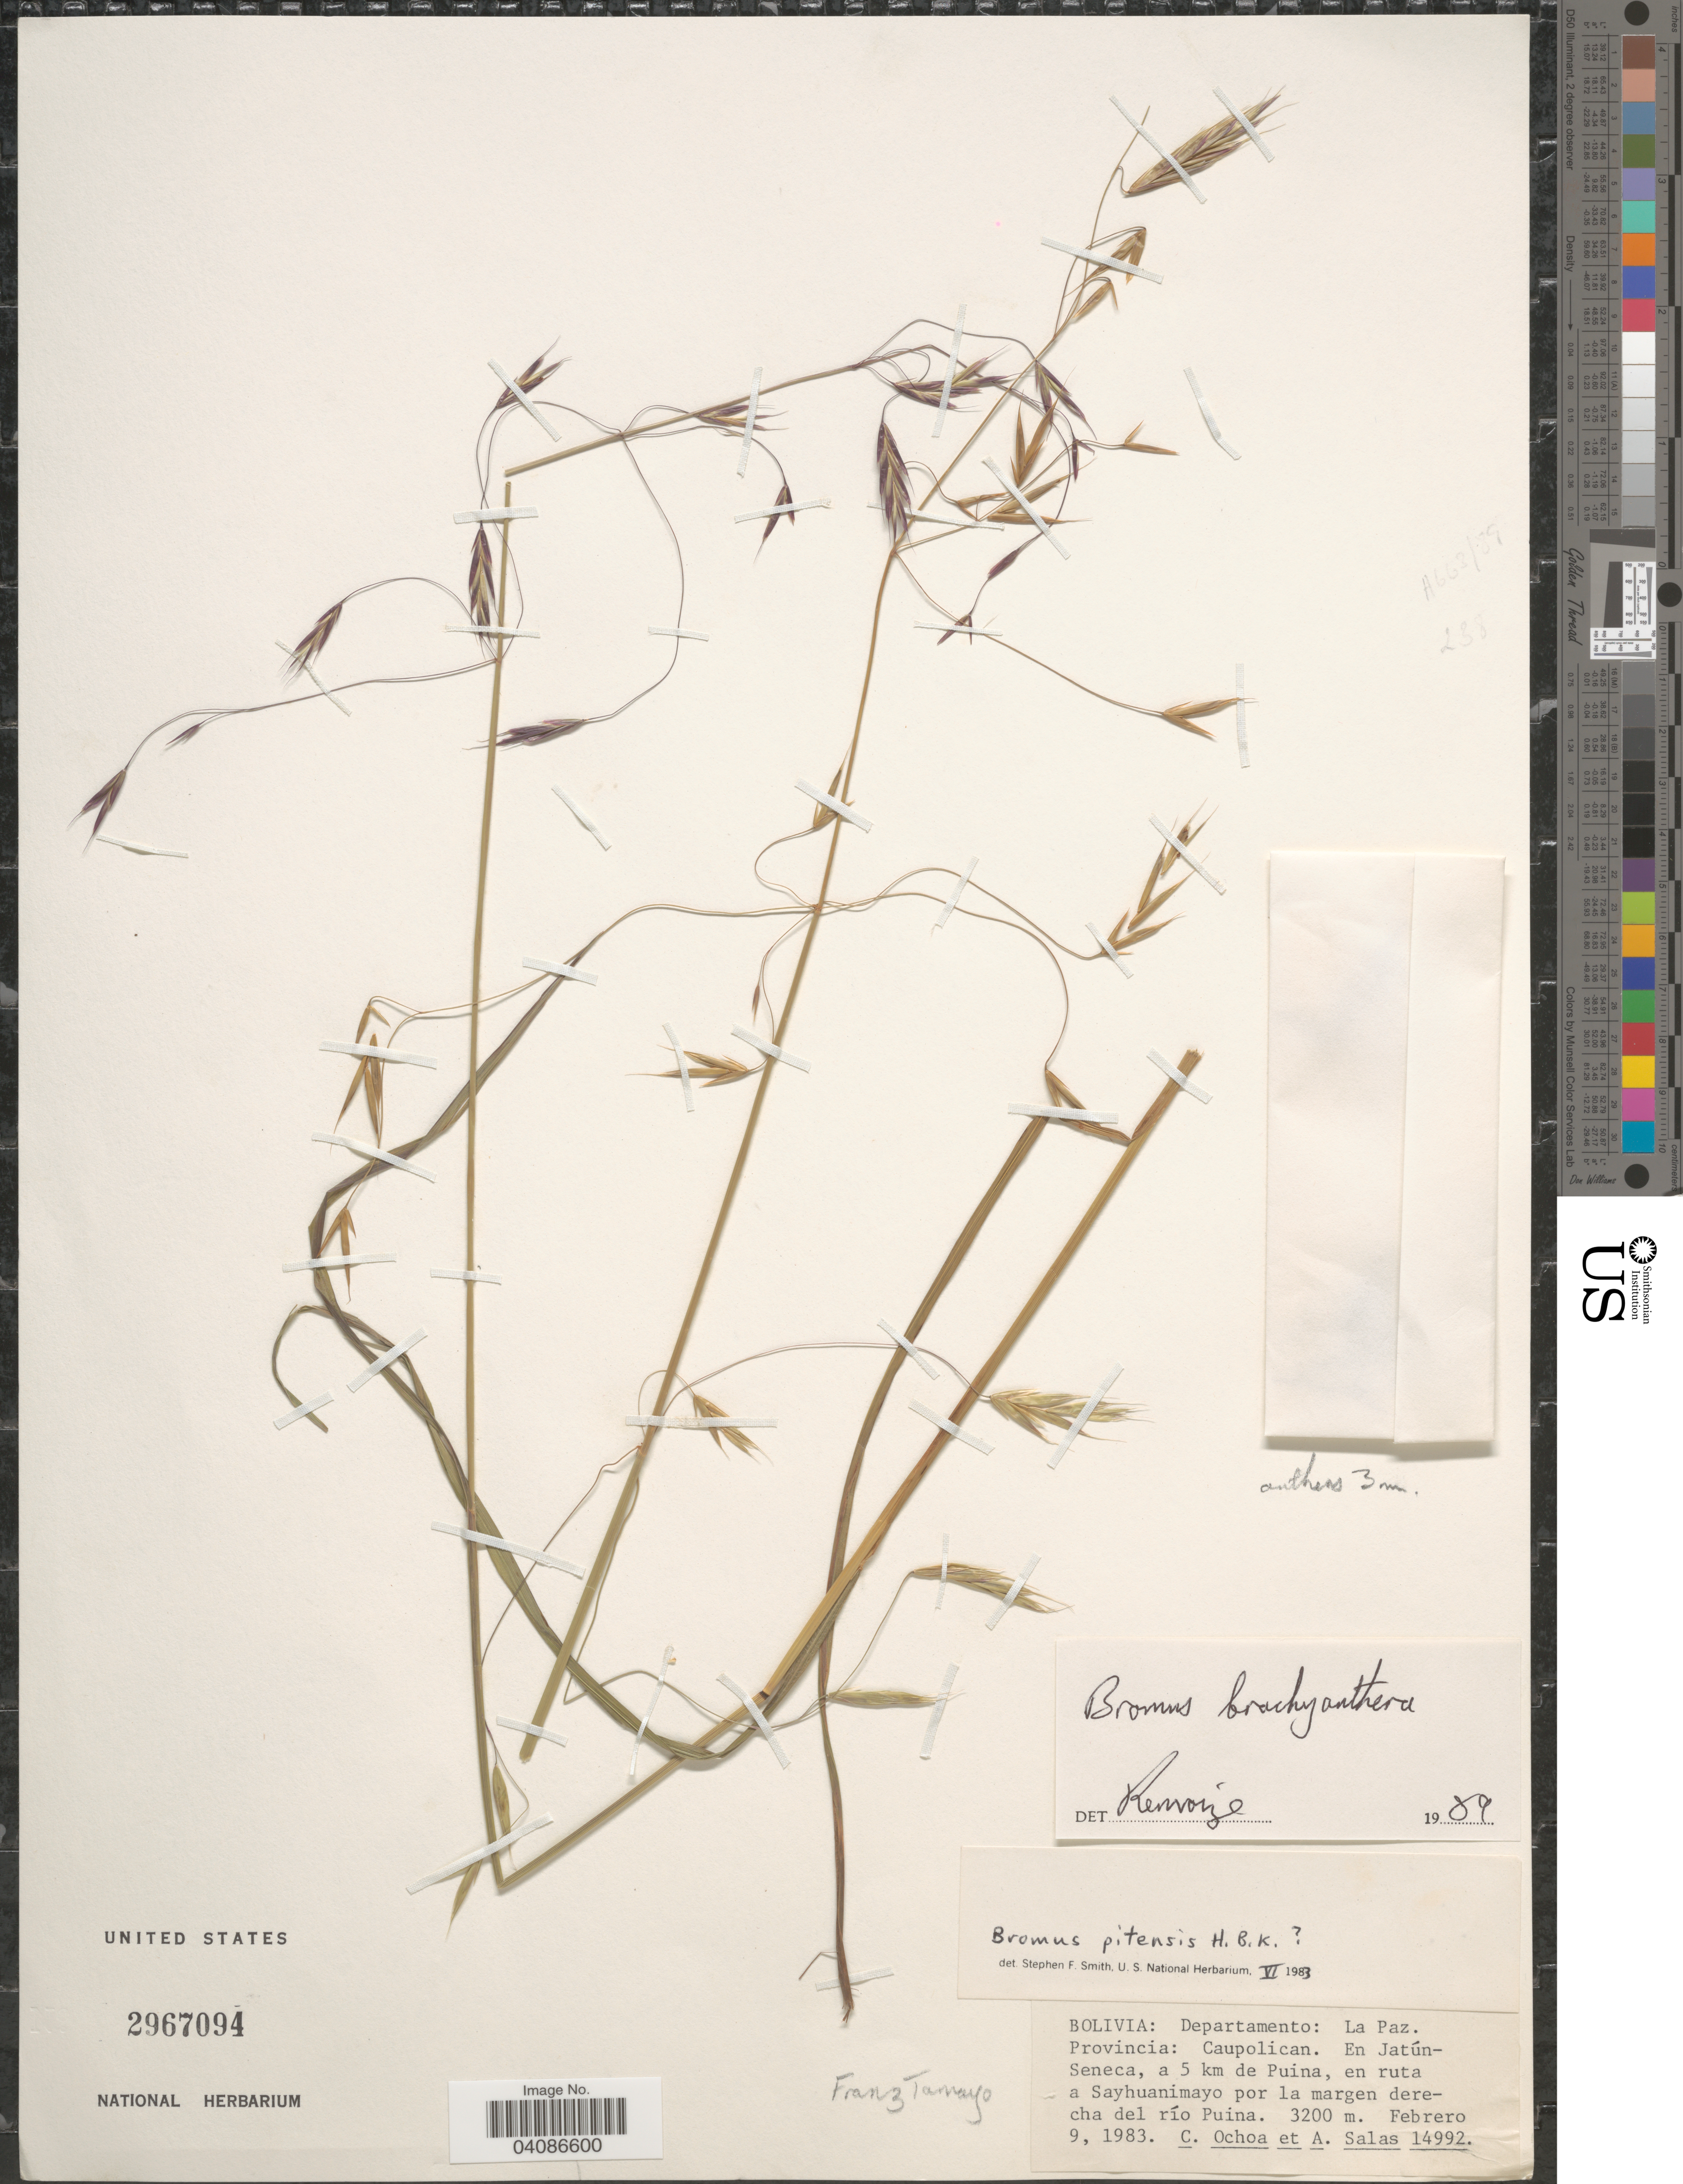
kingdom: Plantae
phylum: Tracheophyta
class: Liliopsida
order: Poales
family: Poaceae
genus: Bromus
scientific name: Bromus brachyanthera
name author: Döll in Mart.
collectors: C. Ochoa & A. Salas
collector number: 14992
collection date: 1983-02-09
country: Bolivia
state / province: La Paz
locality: Departamento: La Paz. Provincia: Caupolican. En Jatún-Seneca, a 5 km de Puina, en ruta a Sayhuanimayo por la margen derecha del río Puina.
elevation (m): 3200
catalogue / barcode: US 2967094